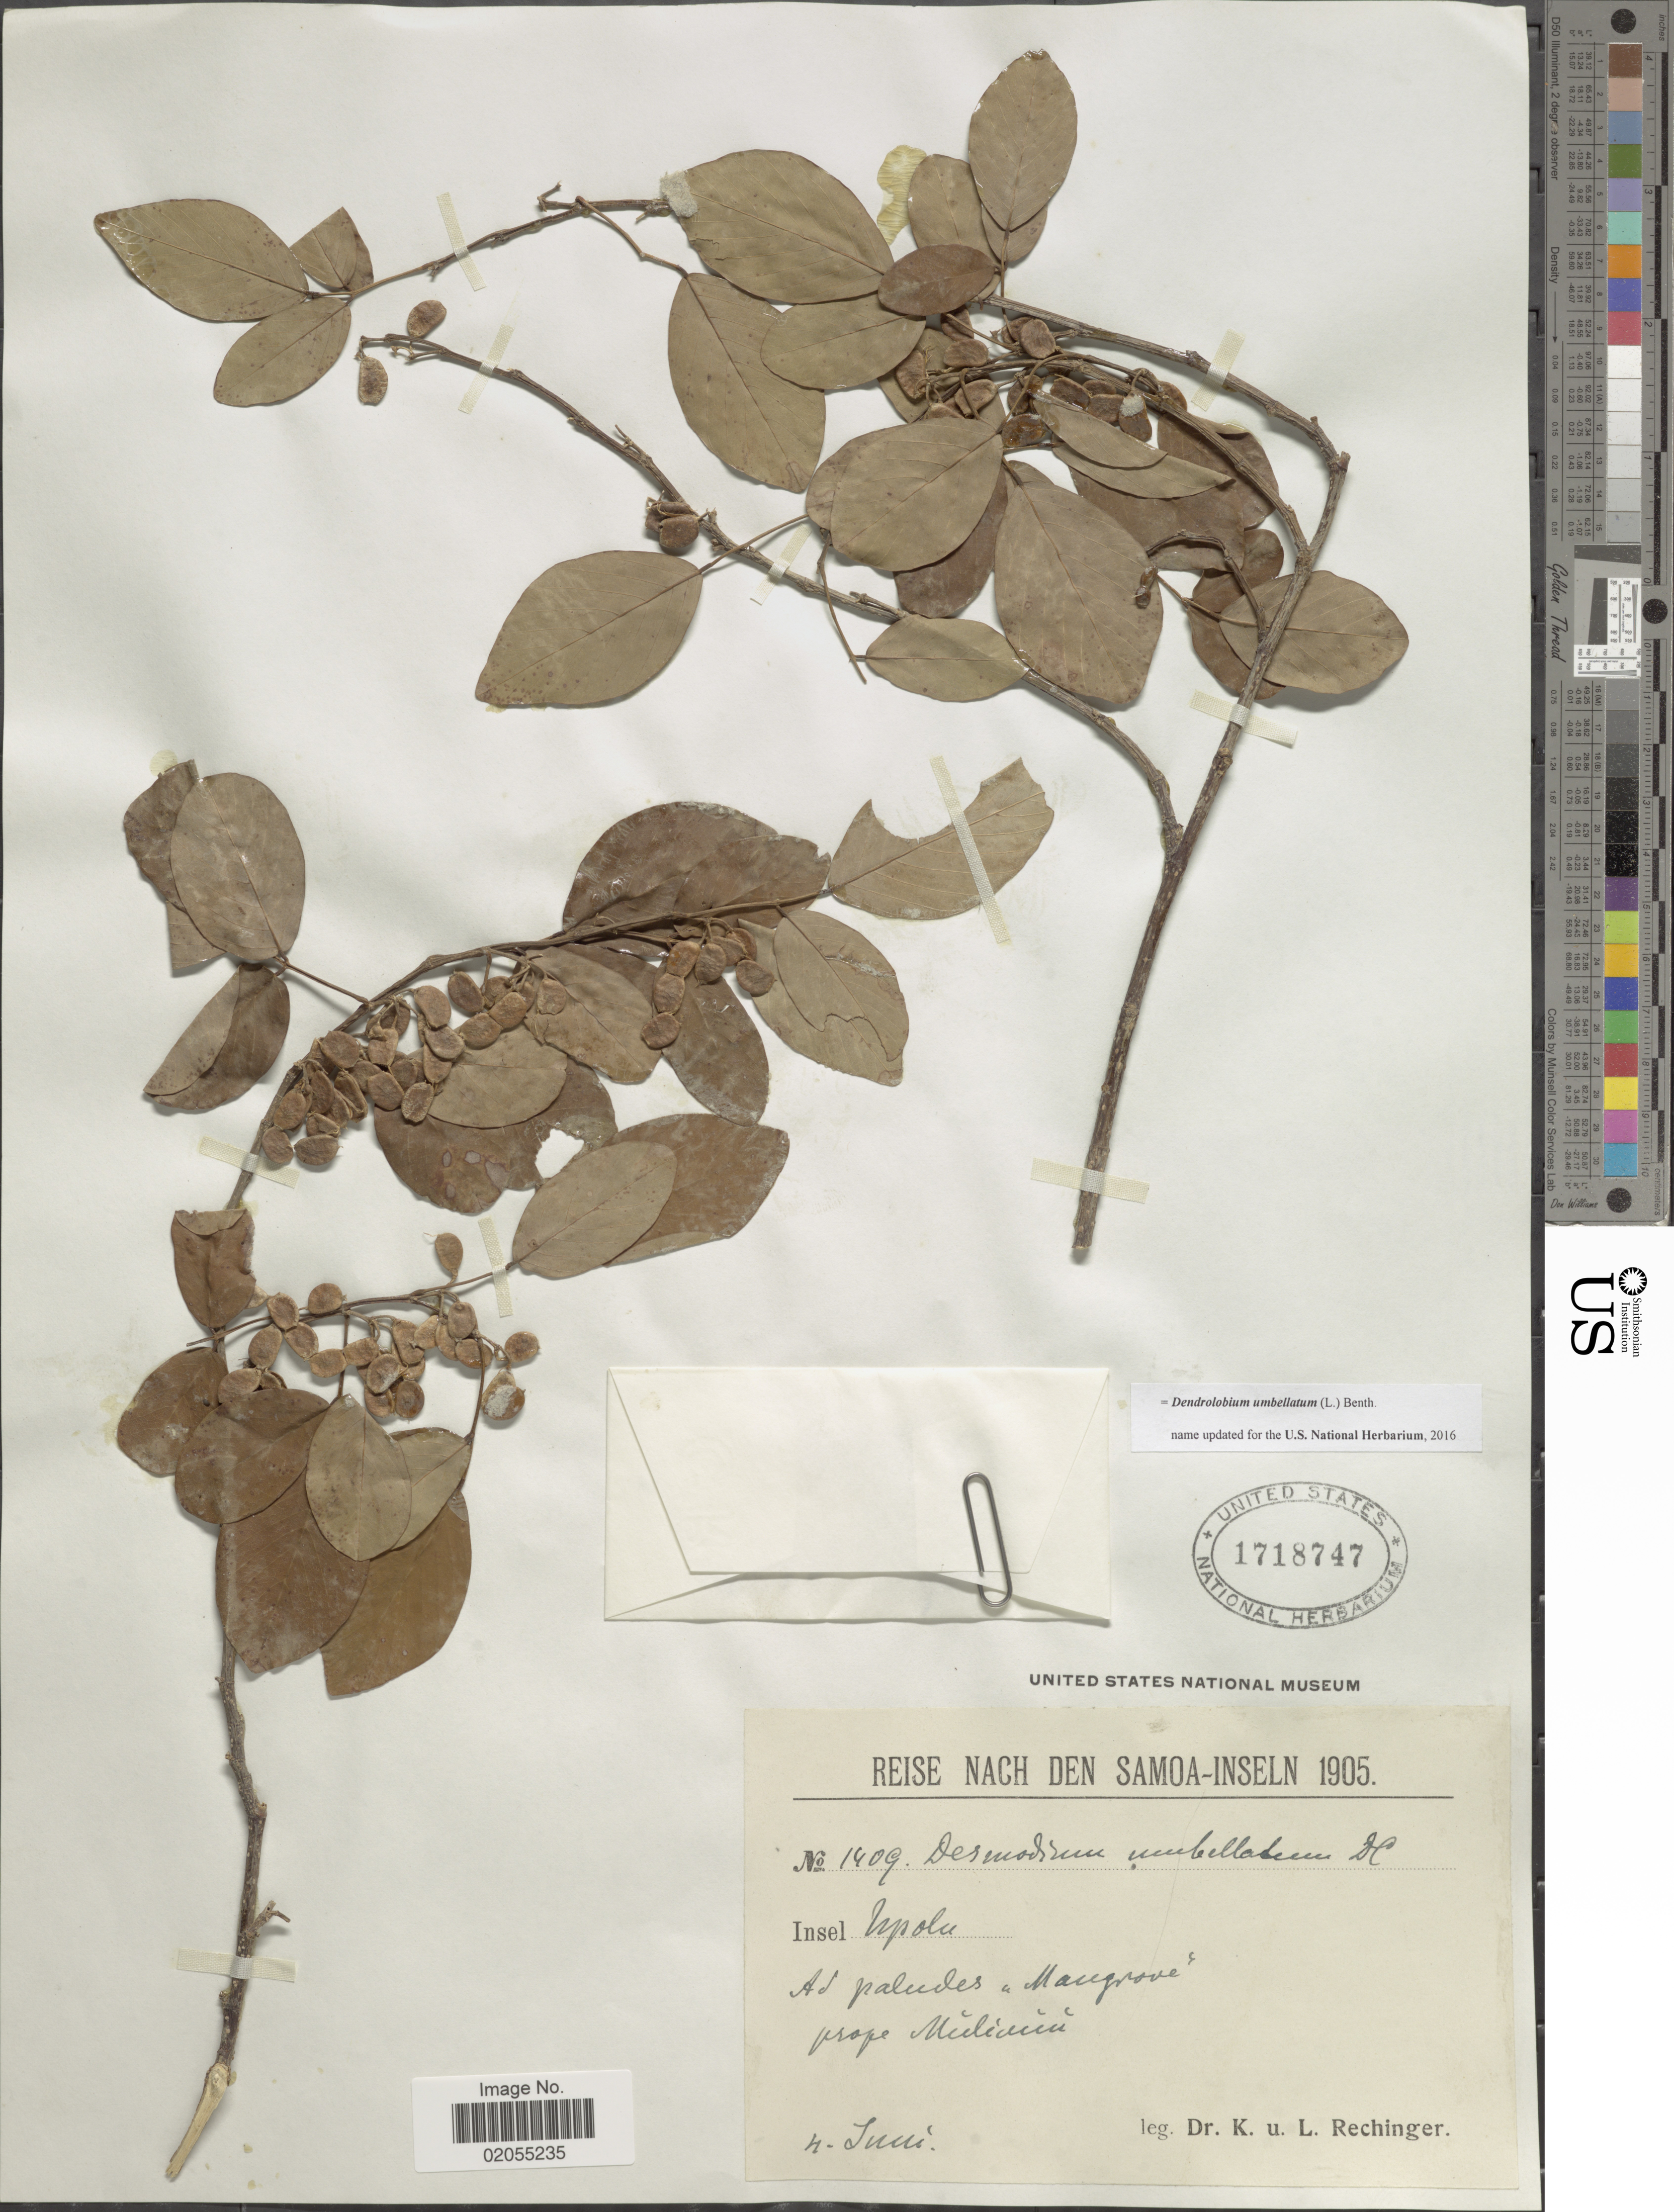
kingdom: Plantae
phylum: Tracheophyta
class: Magnoliopsida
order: Fabales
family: Fabaceae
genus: Dendrolobium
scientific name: Dendrolobium umbellatum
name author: (L.) Benth.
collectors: K. Rechinger & L. Rechinger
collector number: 1409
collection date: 1905-06-04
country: Samoa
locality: Samoa-Inseln, Insel Upolu, prope Mieliaun [interpreted]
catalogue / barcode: US 1718747